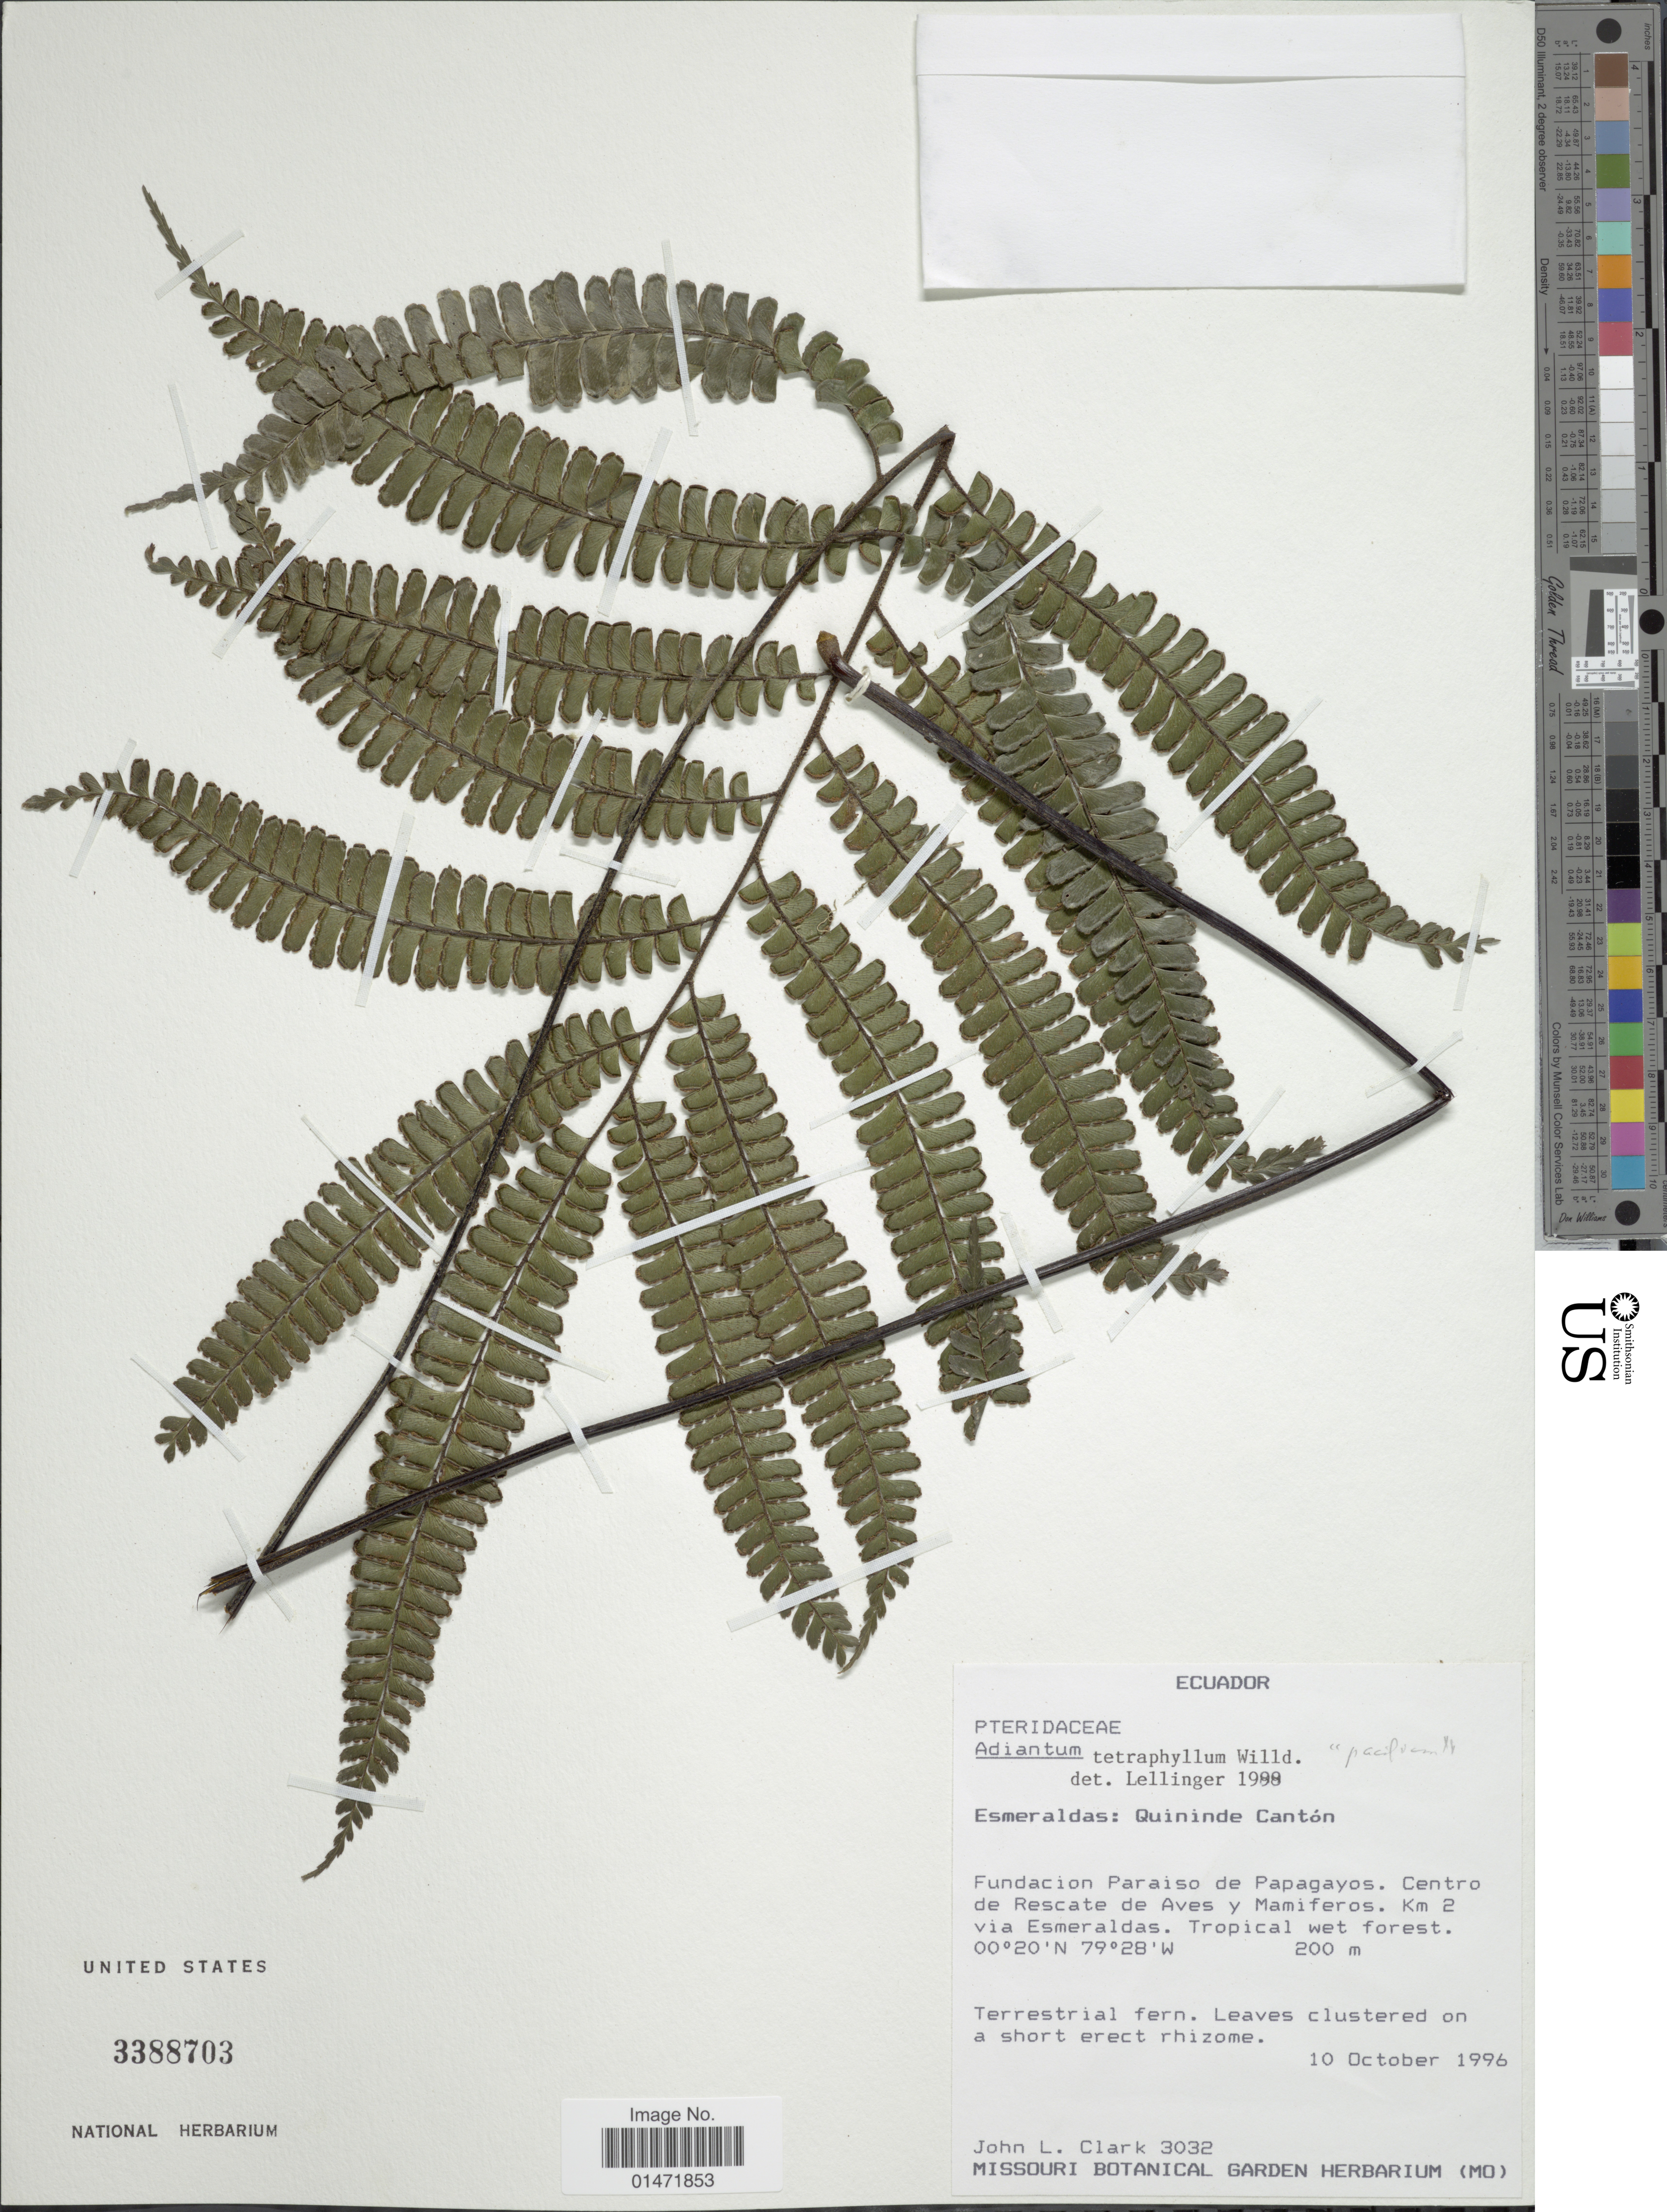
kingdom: Plantae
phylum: Tracheophyta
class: Polypodiopsida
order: Polypodiales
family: Pteridaceae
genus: Adiantum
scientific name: Adiantum tetraphyllum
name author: Humb. & Bonpl. ex Willd.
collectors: J. L. Clark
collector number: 3032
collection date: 1996-10-10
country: Ecuador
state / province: Esmeraldas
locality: Quininde Cantón. Fundacion Paraiso de Papagayos. Centro de Rescate de Aves y Mamiferos. Km 2 via Esmeraldas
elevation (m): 200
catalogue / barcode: US 3388703